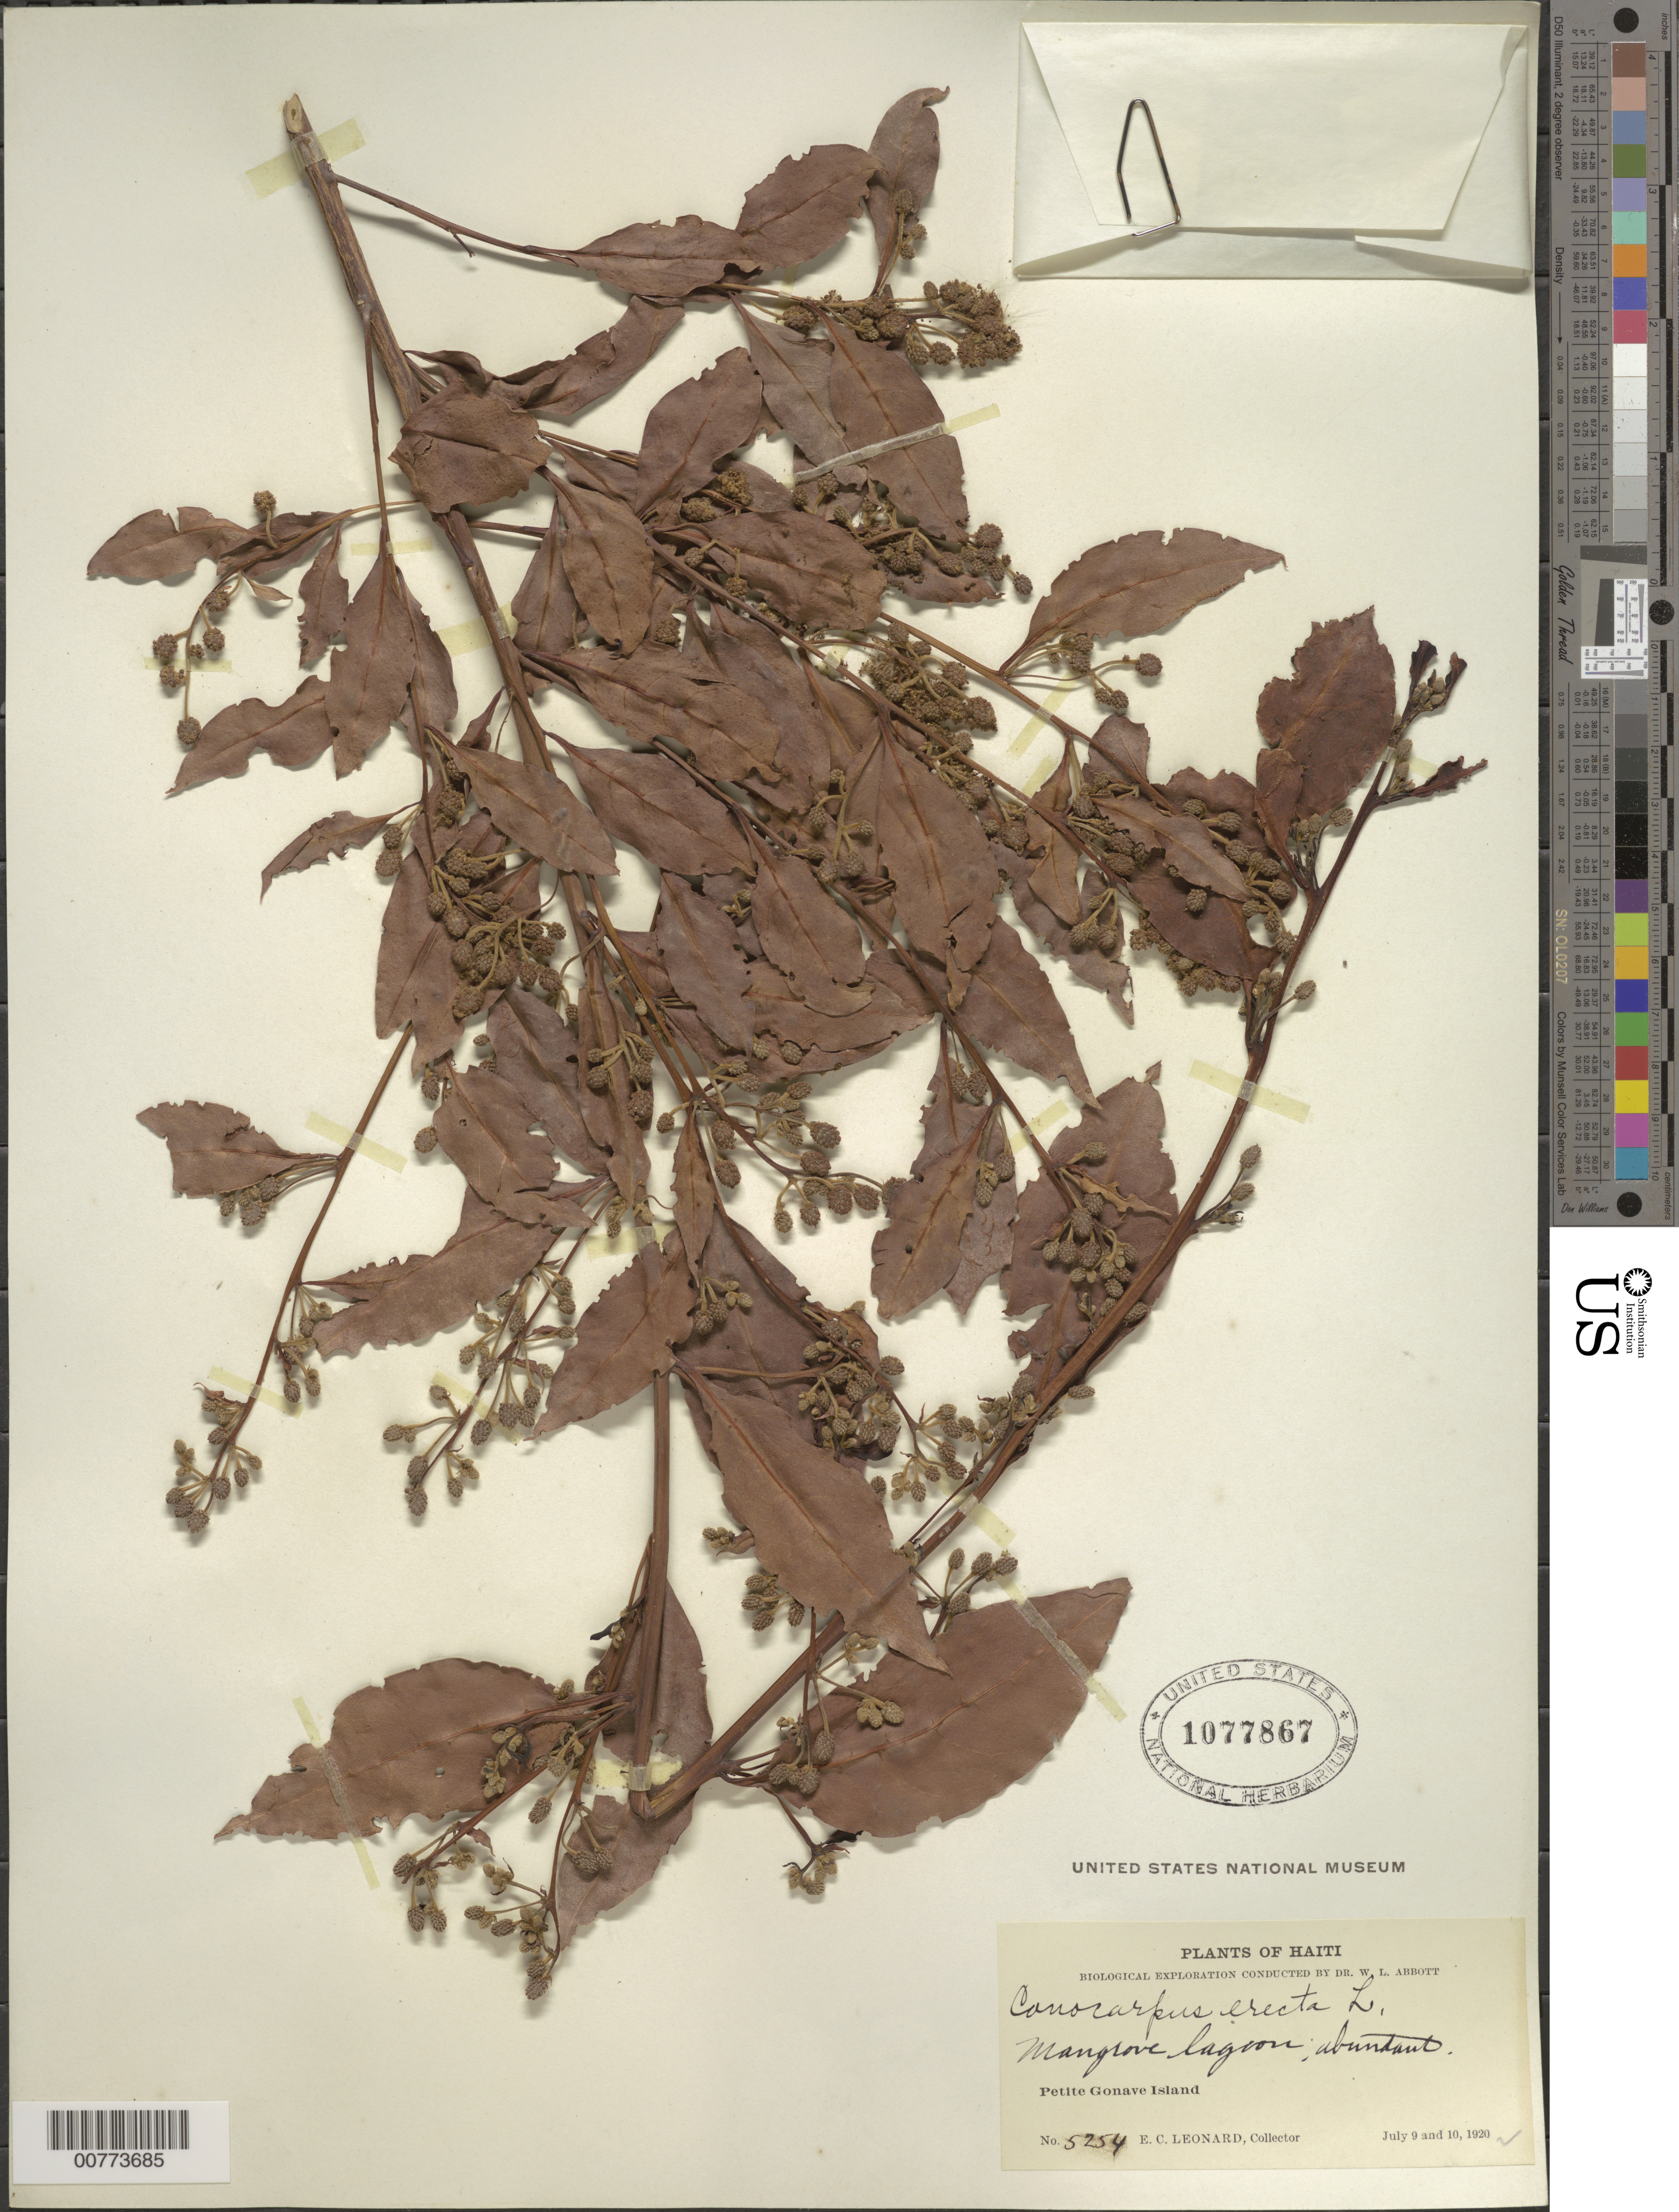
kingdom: Plantae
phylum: Tracheophyta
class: Magnoliopsida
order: Myrtales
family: Combretaceae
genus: Conocarpus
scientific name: Conocarpus erectus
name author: L.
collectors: E. C. Leonard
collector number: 5254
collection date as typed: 09 Jul 1920 to 10 Jul 1920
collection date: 1920-07-09/1920-07-10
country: Haiti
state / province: Ouest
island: Île de la Gonâve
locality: Petite Gonave Island.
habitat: Mangrove lagoon.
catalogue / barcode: US 1077687